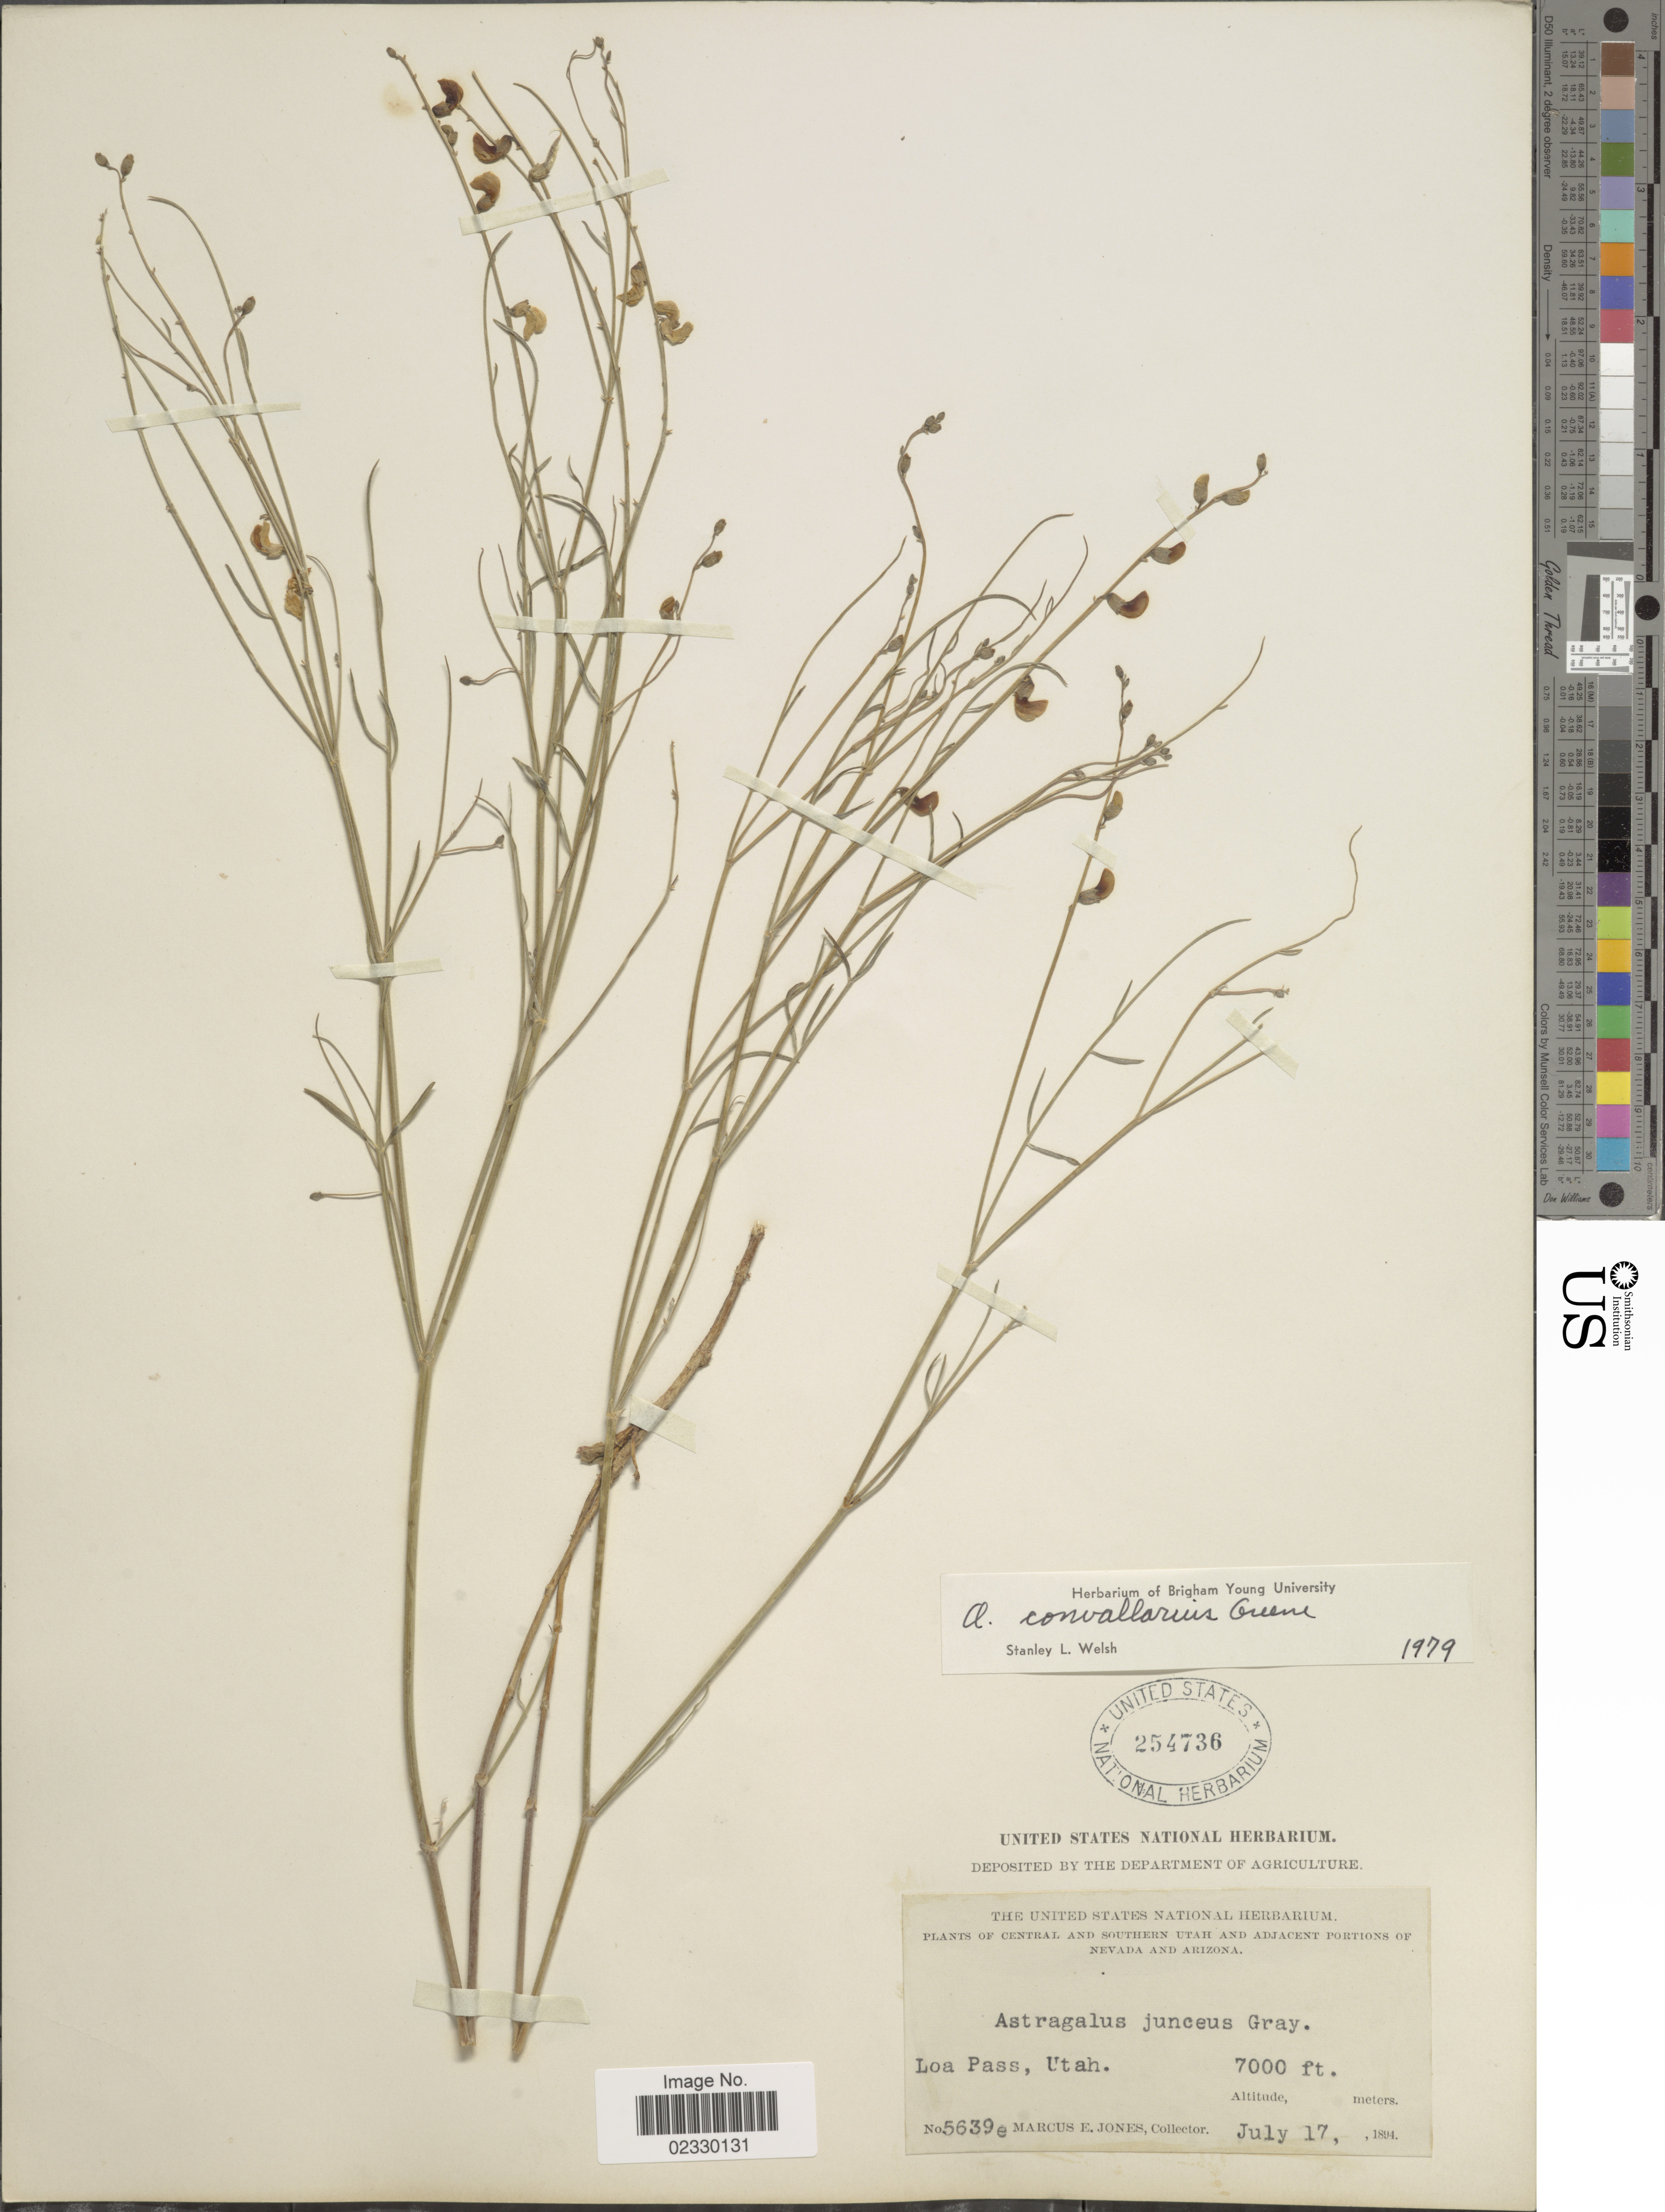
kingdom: Plantae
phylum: Tracheophyta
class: Magnoliopsida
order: Fabales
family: Fabaceae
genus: Astragalus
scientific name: Astragalus convallarius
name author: Greene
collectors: M. E. Jones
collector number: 5639e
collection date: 1894-07-17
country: United States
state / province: Utah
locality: Central and Southern Utah and Adjacent Portion of Nevada and Arizona, Loa Pass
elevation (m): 2134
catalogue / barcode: US 254736